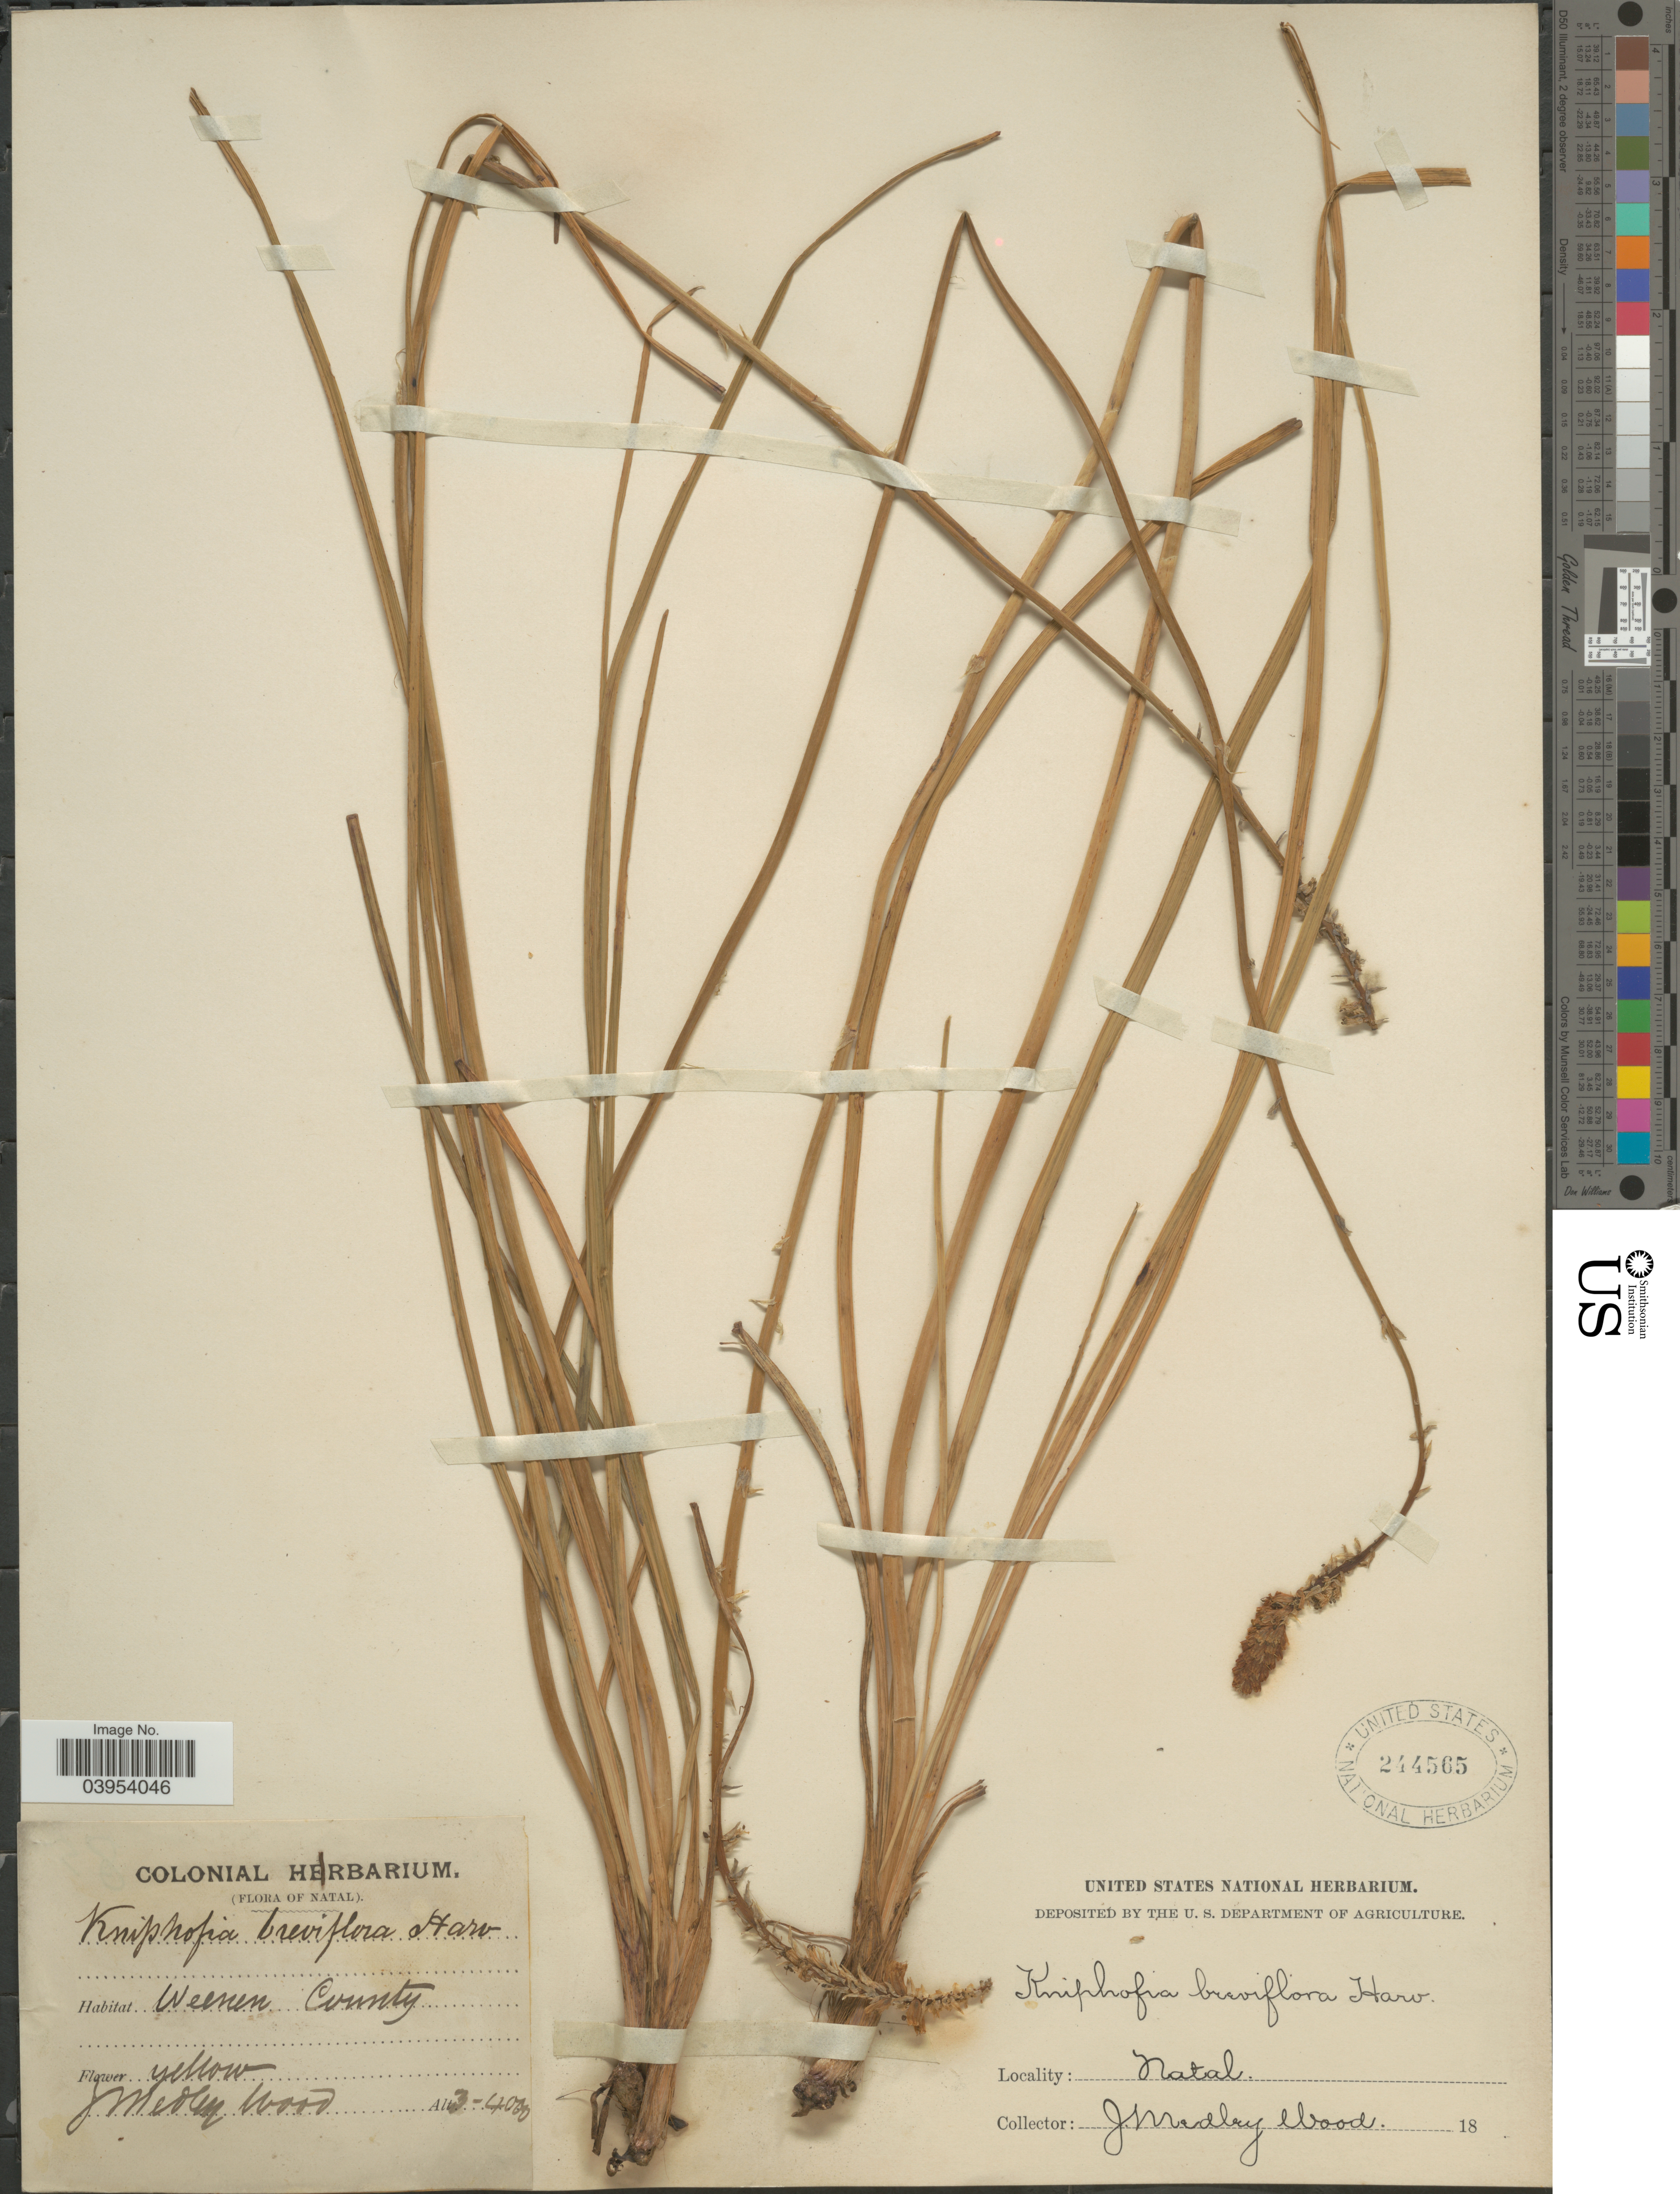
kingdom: Plantae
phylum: Tracheophyta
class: Liliopsida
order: Asparagales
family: Asphodelaceae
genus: Kniphofia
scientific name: Kniphofia breviflora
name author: Harv. ex Baker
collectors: J. Medley Wood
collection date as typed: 18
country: South Africa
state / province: KwaZulu-Natal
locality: Natal. Weenen County.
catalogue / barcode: US 244565